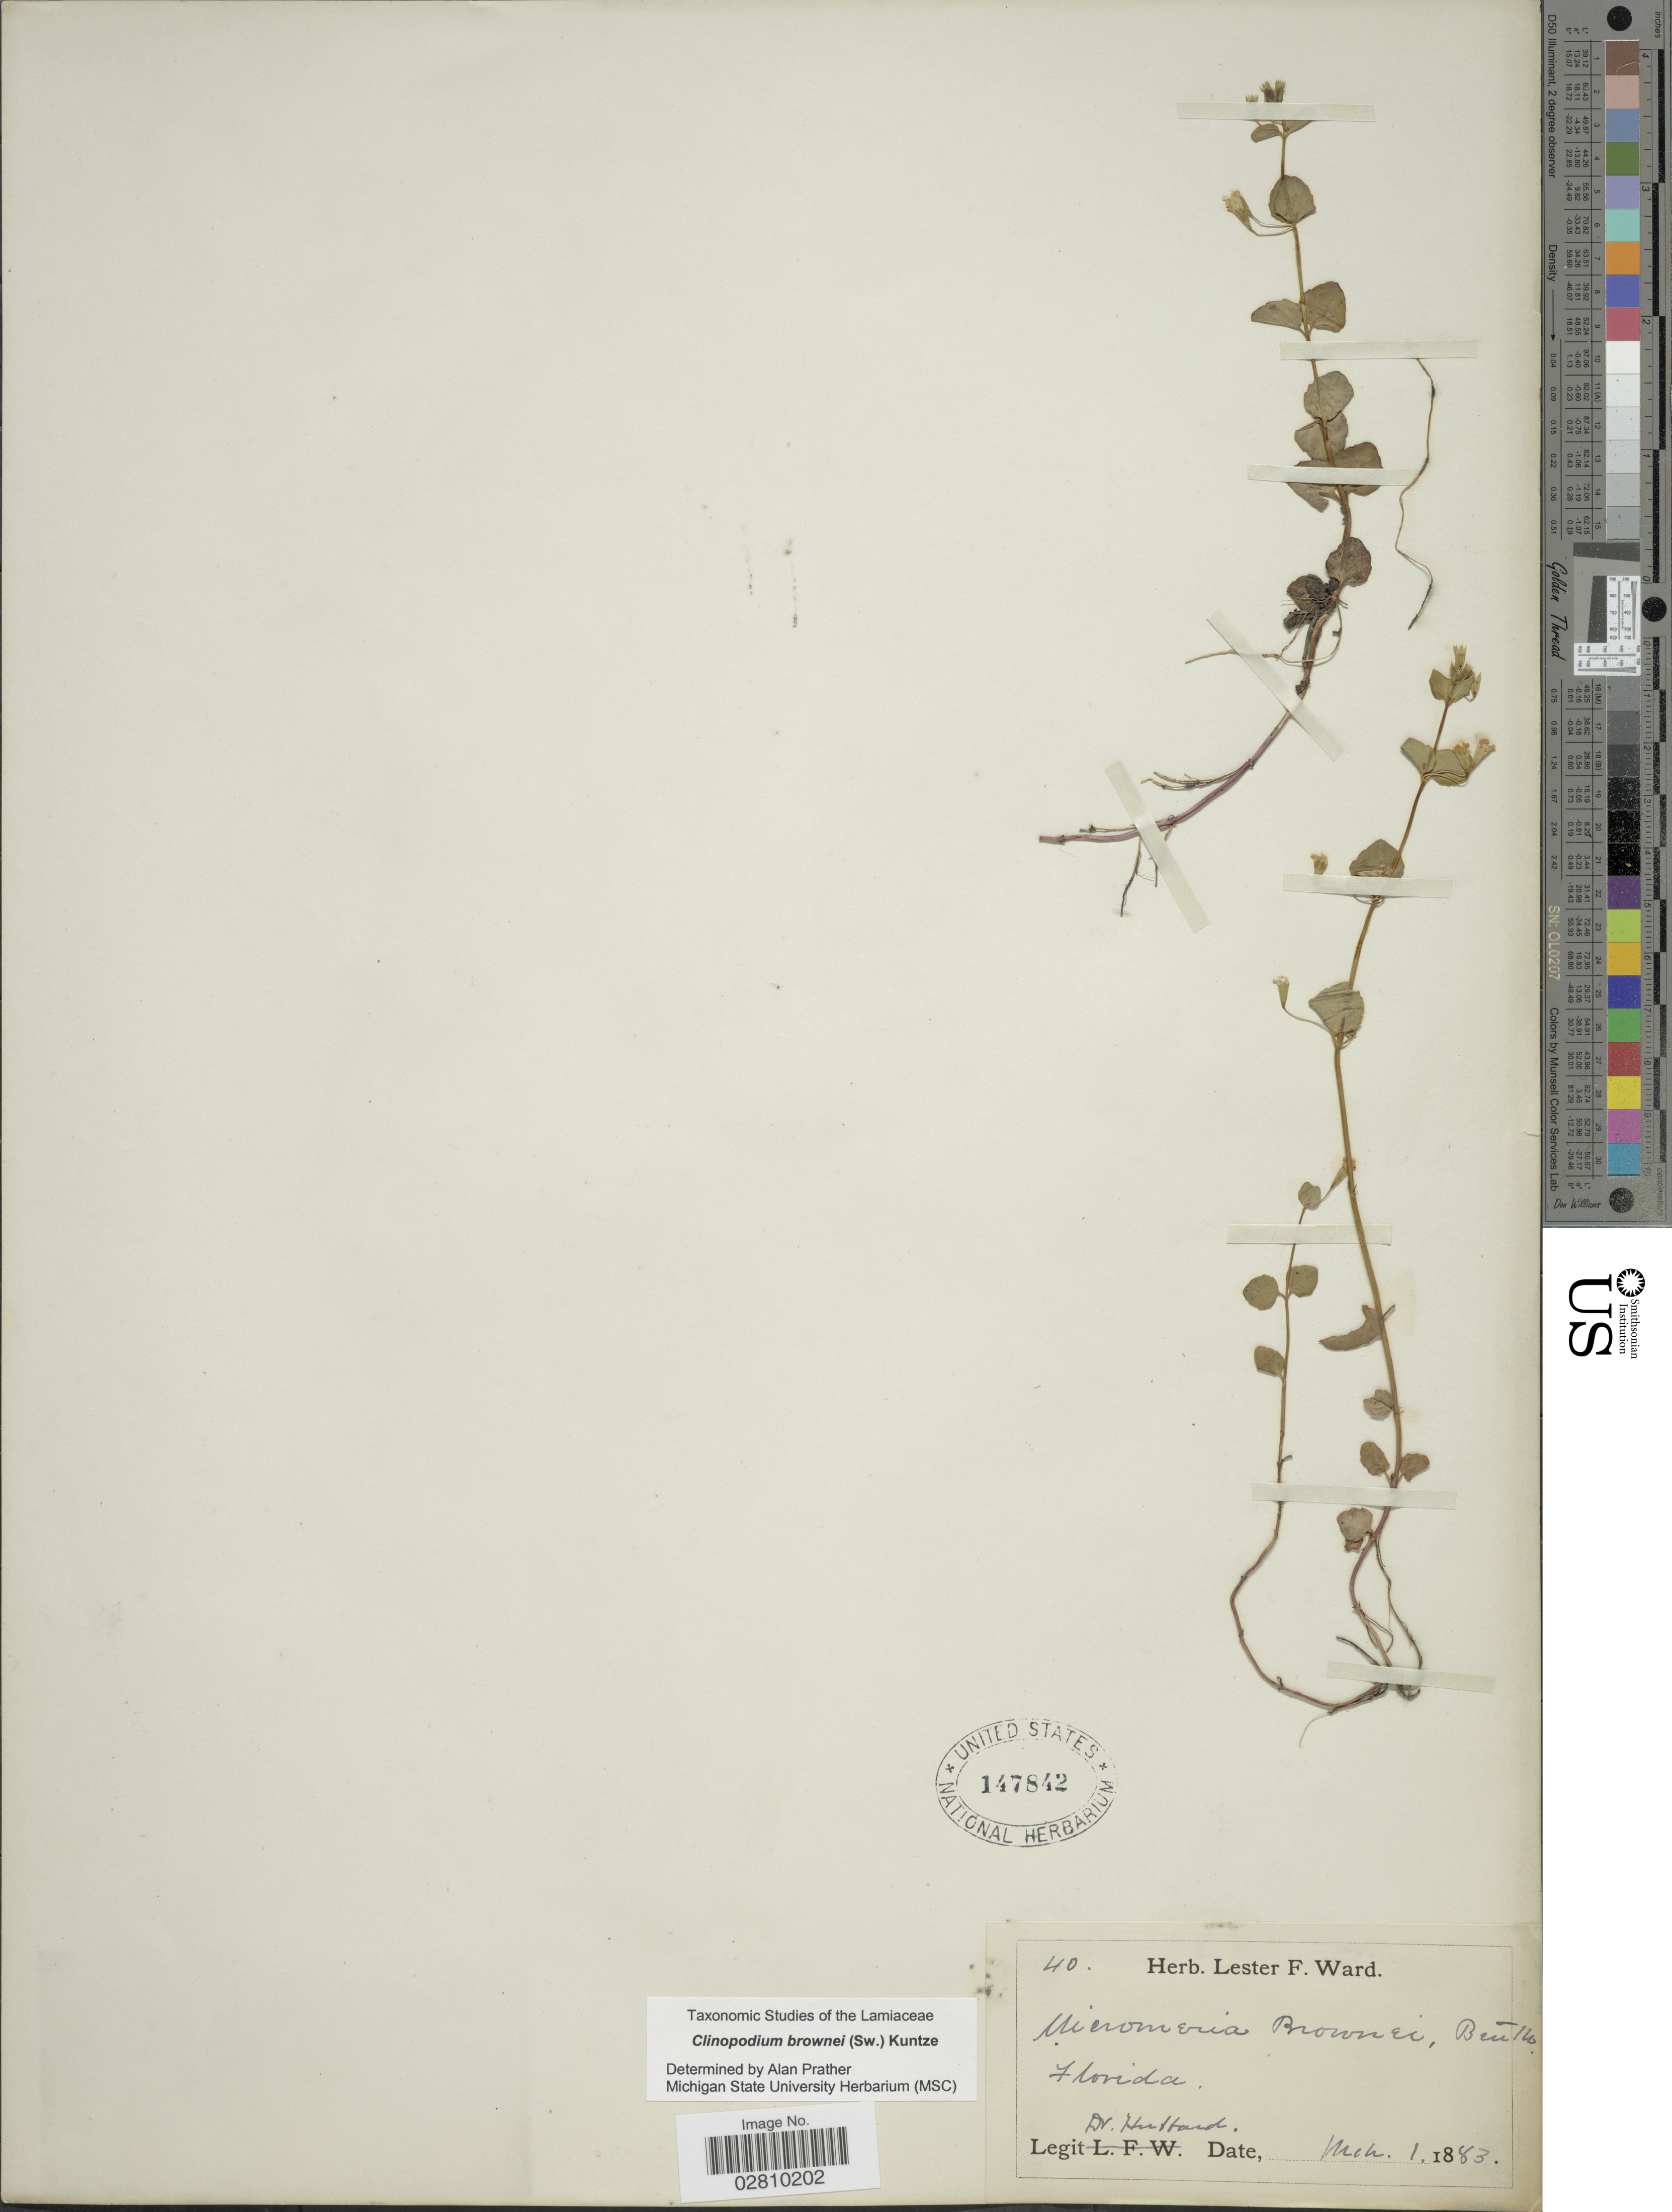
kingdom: Plantae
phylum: Tracheophyta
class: Magnoliopsida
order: Lamiales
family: Lamiaceae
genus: Clinopodium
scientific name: Clinopodium brownei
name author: (Sw.) Kuntze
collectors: -. Hubbard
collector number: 40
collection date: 1883-03-01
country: United States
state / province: Florida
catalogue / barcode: US 147842